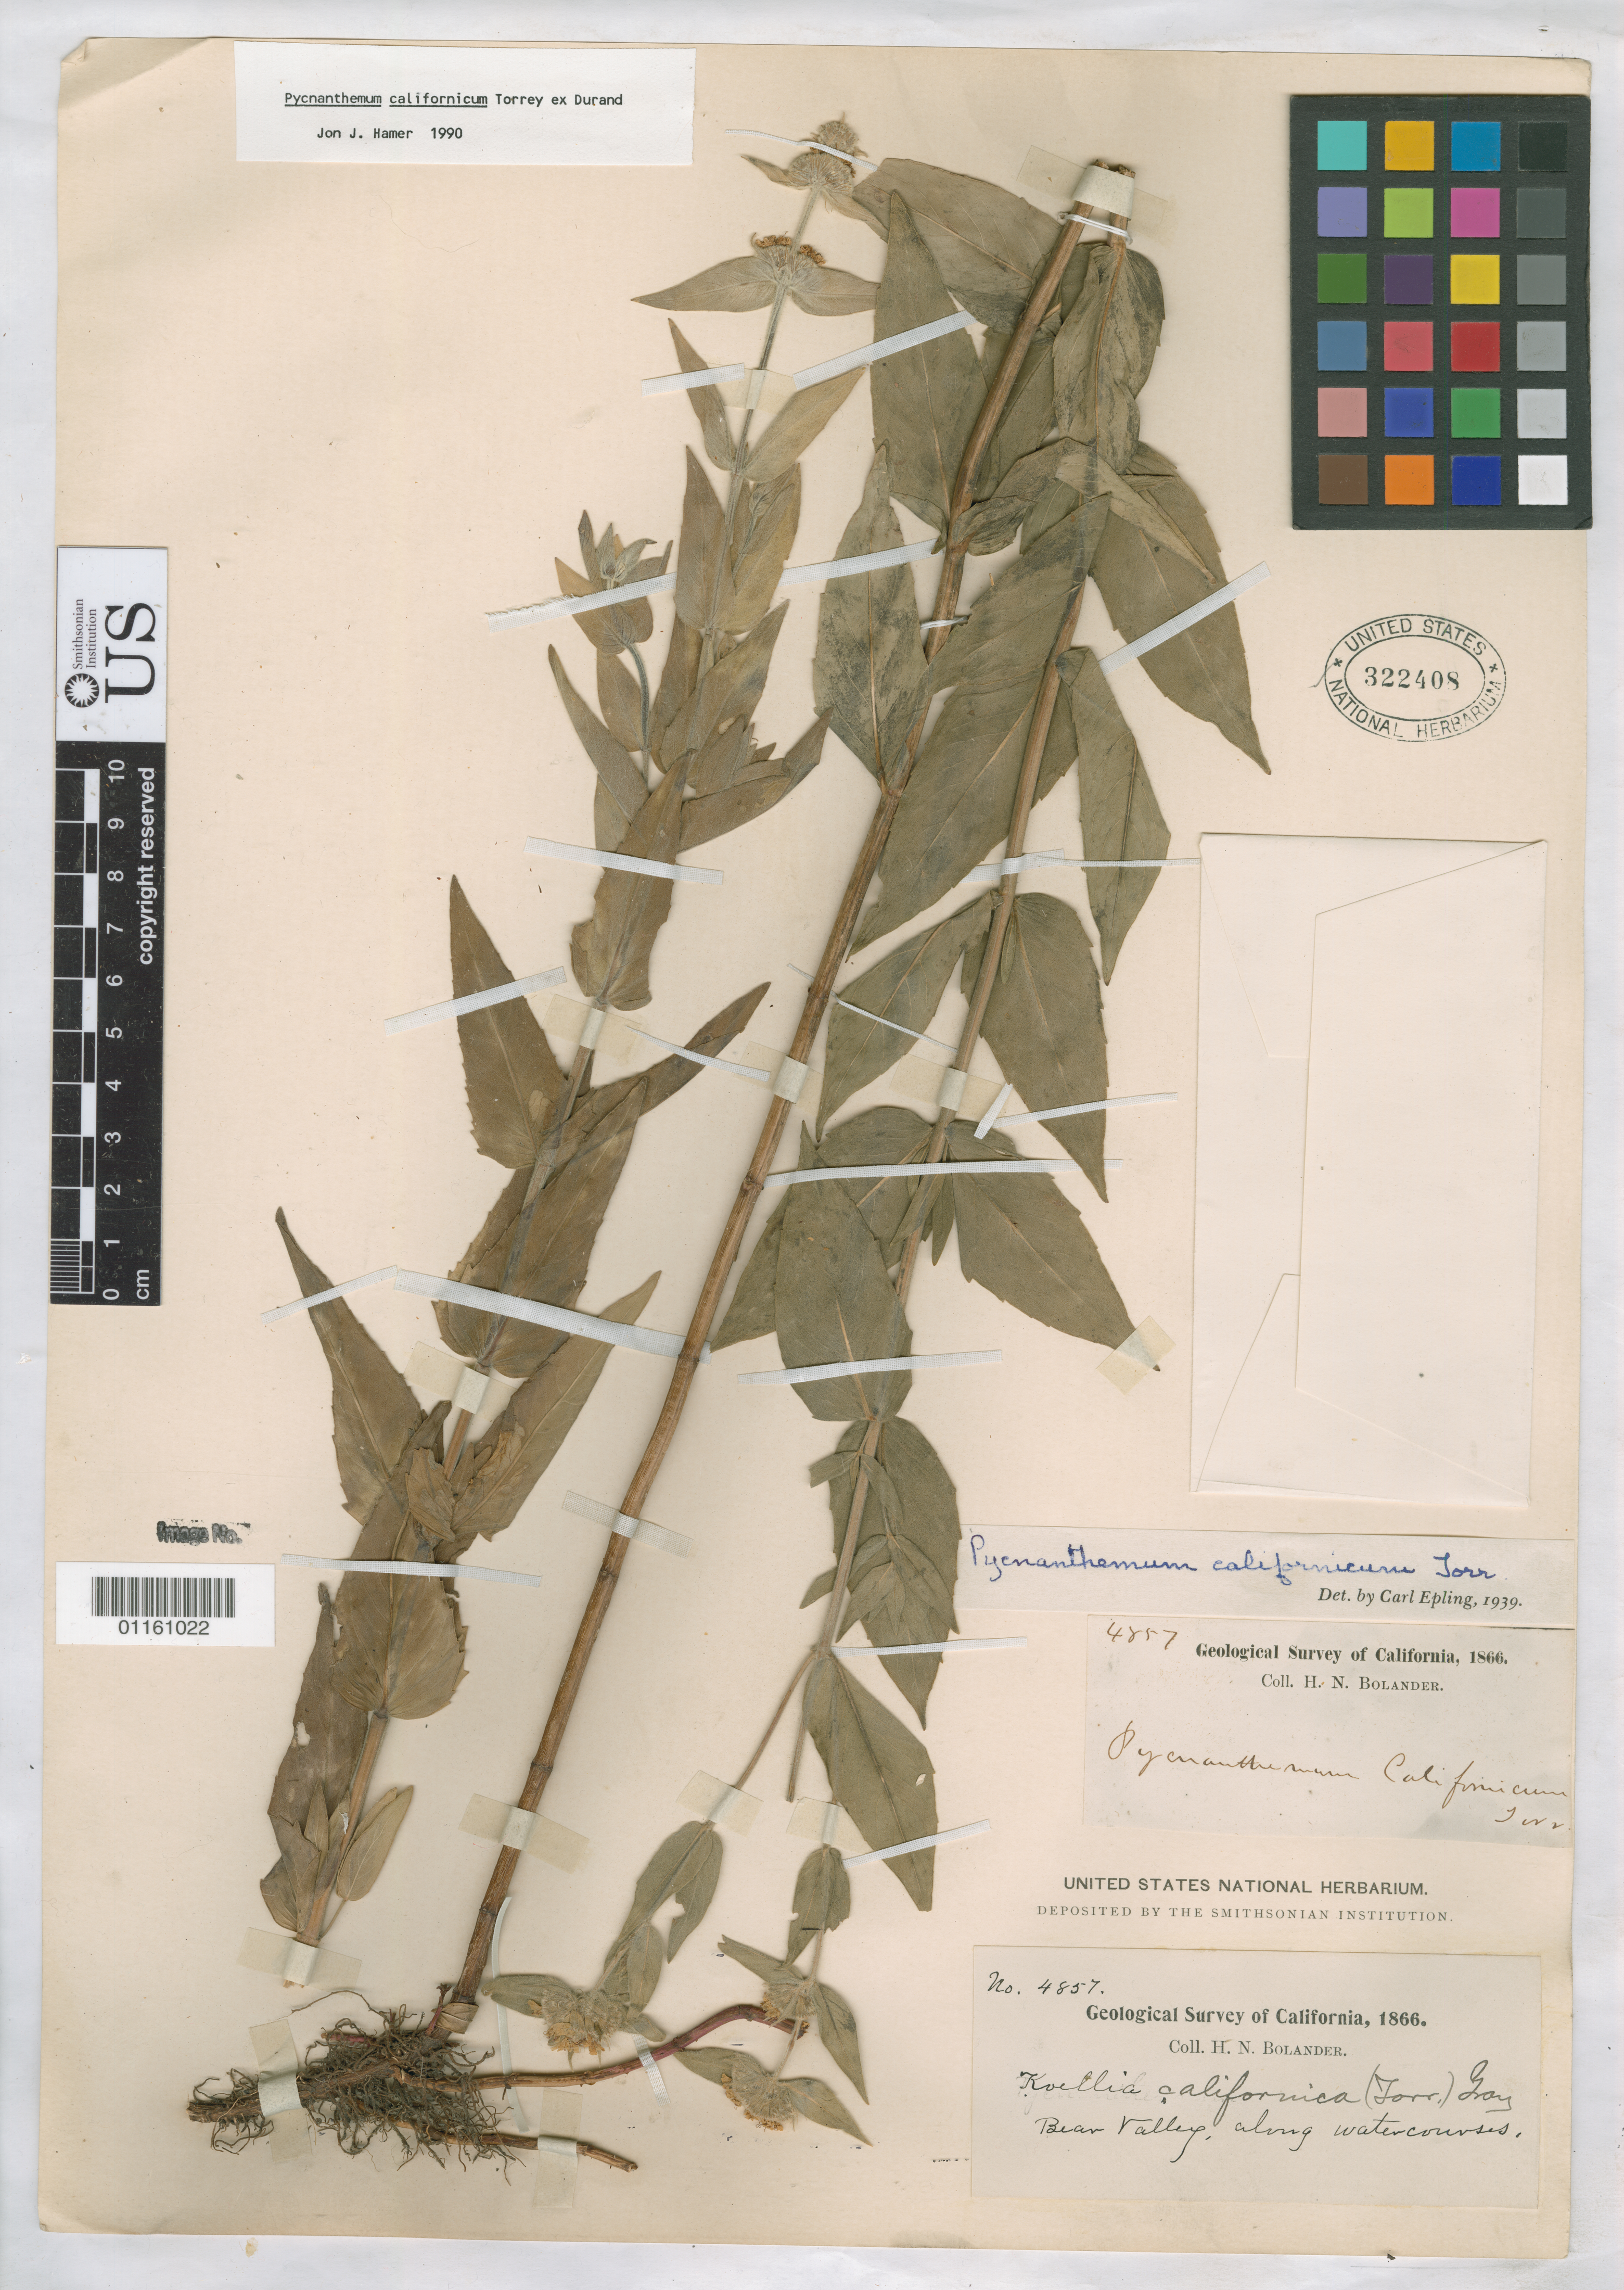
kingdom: Plantae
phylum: Tracheophyta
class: Magnoliopsida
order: Lamiales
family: Lamiaceae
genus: Pycnanthemum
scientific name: Pycnanthemum californicum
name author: Torr. ex Durand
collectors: H. Bolander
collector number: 4857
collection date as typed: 1866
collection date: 1866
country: United States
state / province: California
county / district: San Bernardino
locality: Bear Valley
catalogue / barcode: US 322408